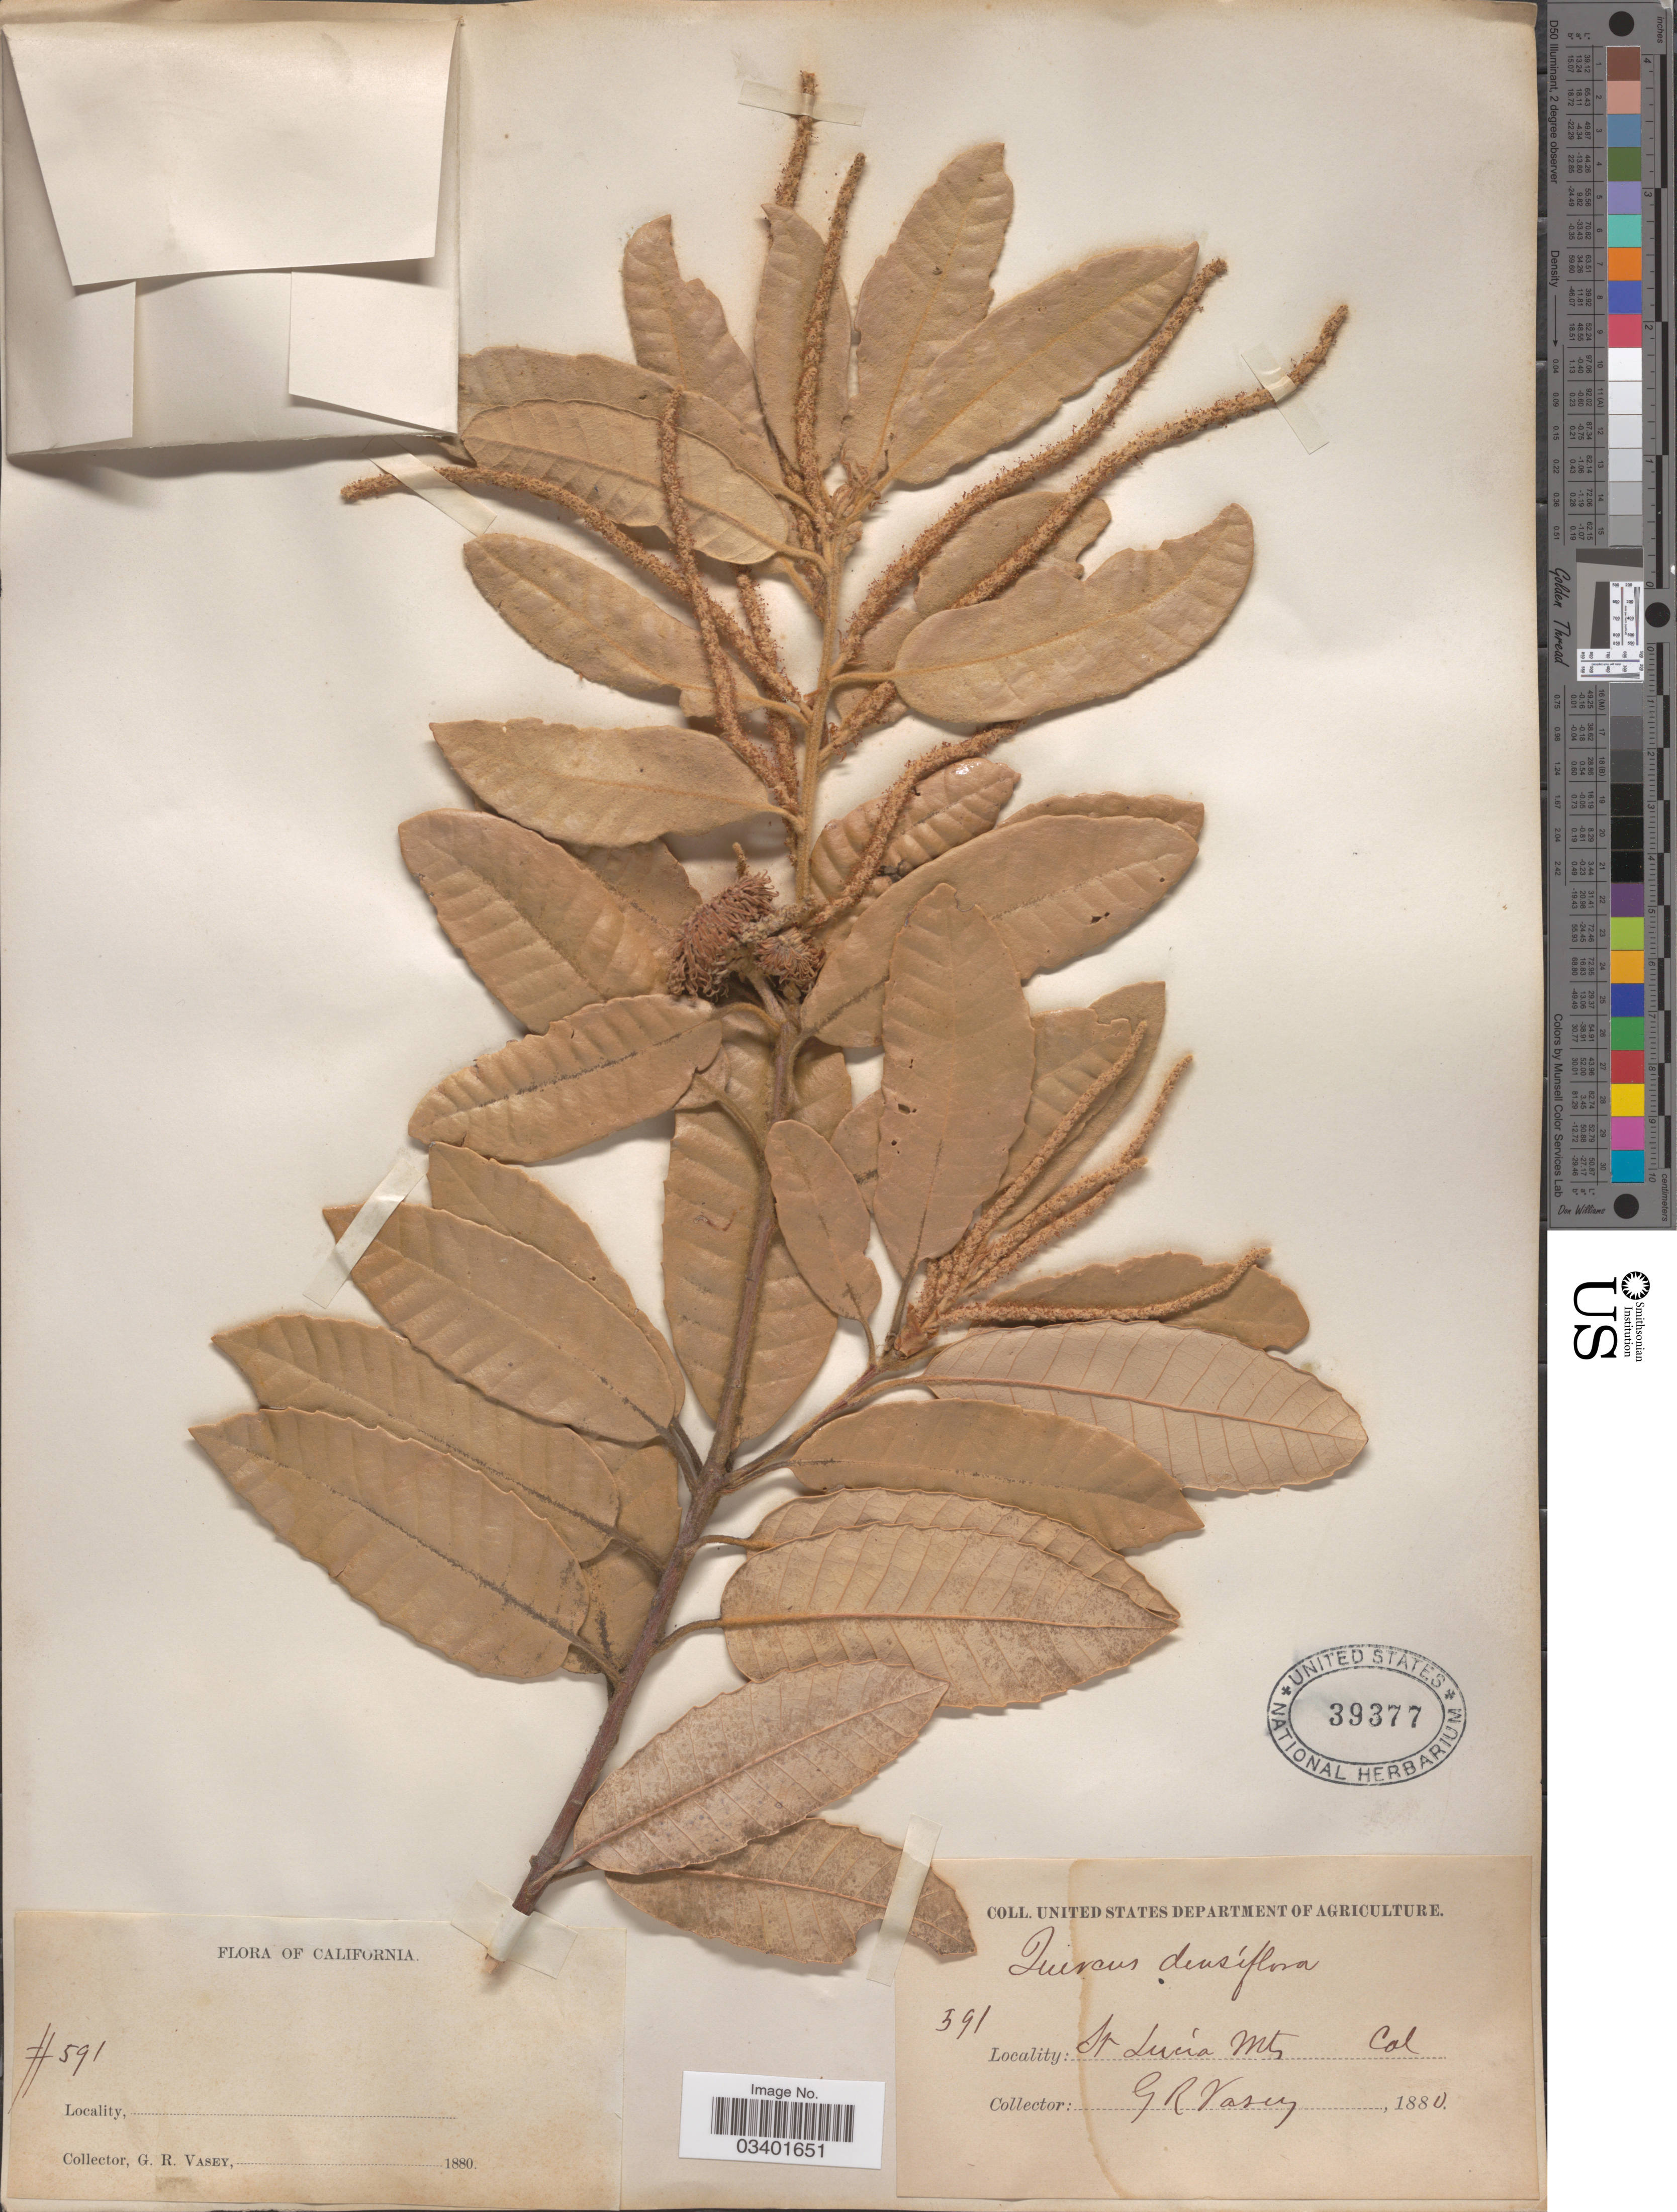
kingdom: Plantae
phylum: Tracheophyta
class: Magnoliopsida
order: Fagales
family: Fagaceae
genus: Notholithocarpus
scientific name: Notholithocarpus densiflorus var. densiflorus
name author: (Hook. & Arn.) P. S. Manos et al.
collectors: G. R. Vasey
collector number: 591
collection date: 1880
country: United States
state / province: California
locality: St Lucia Mts.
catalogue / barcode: US 39377